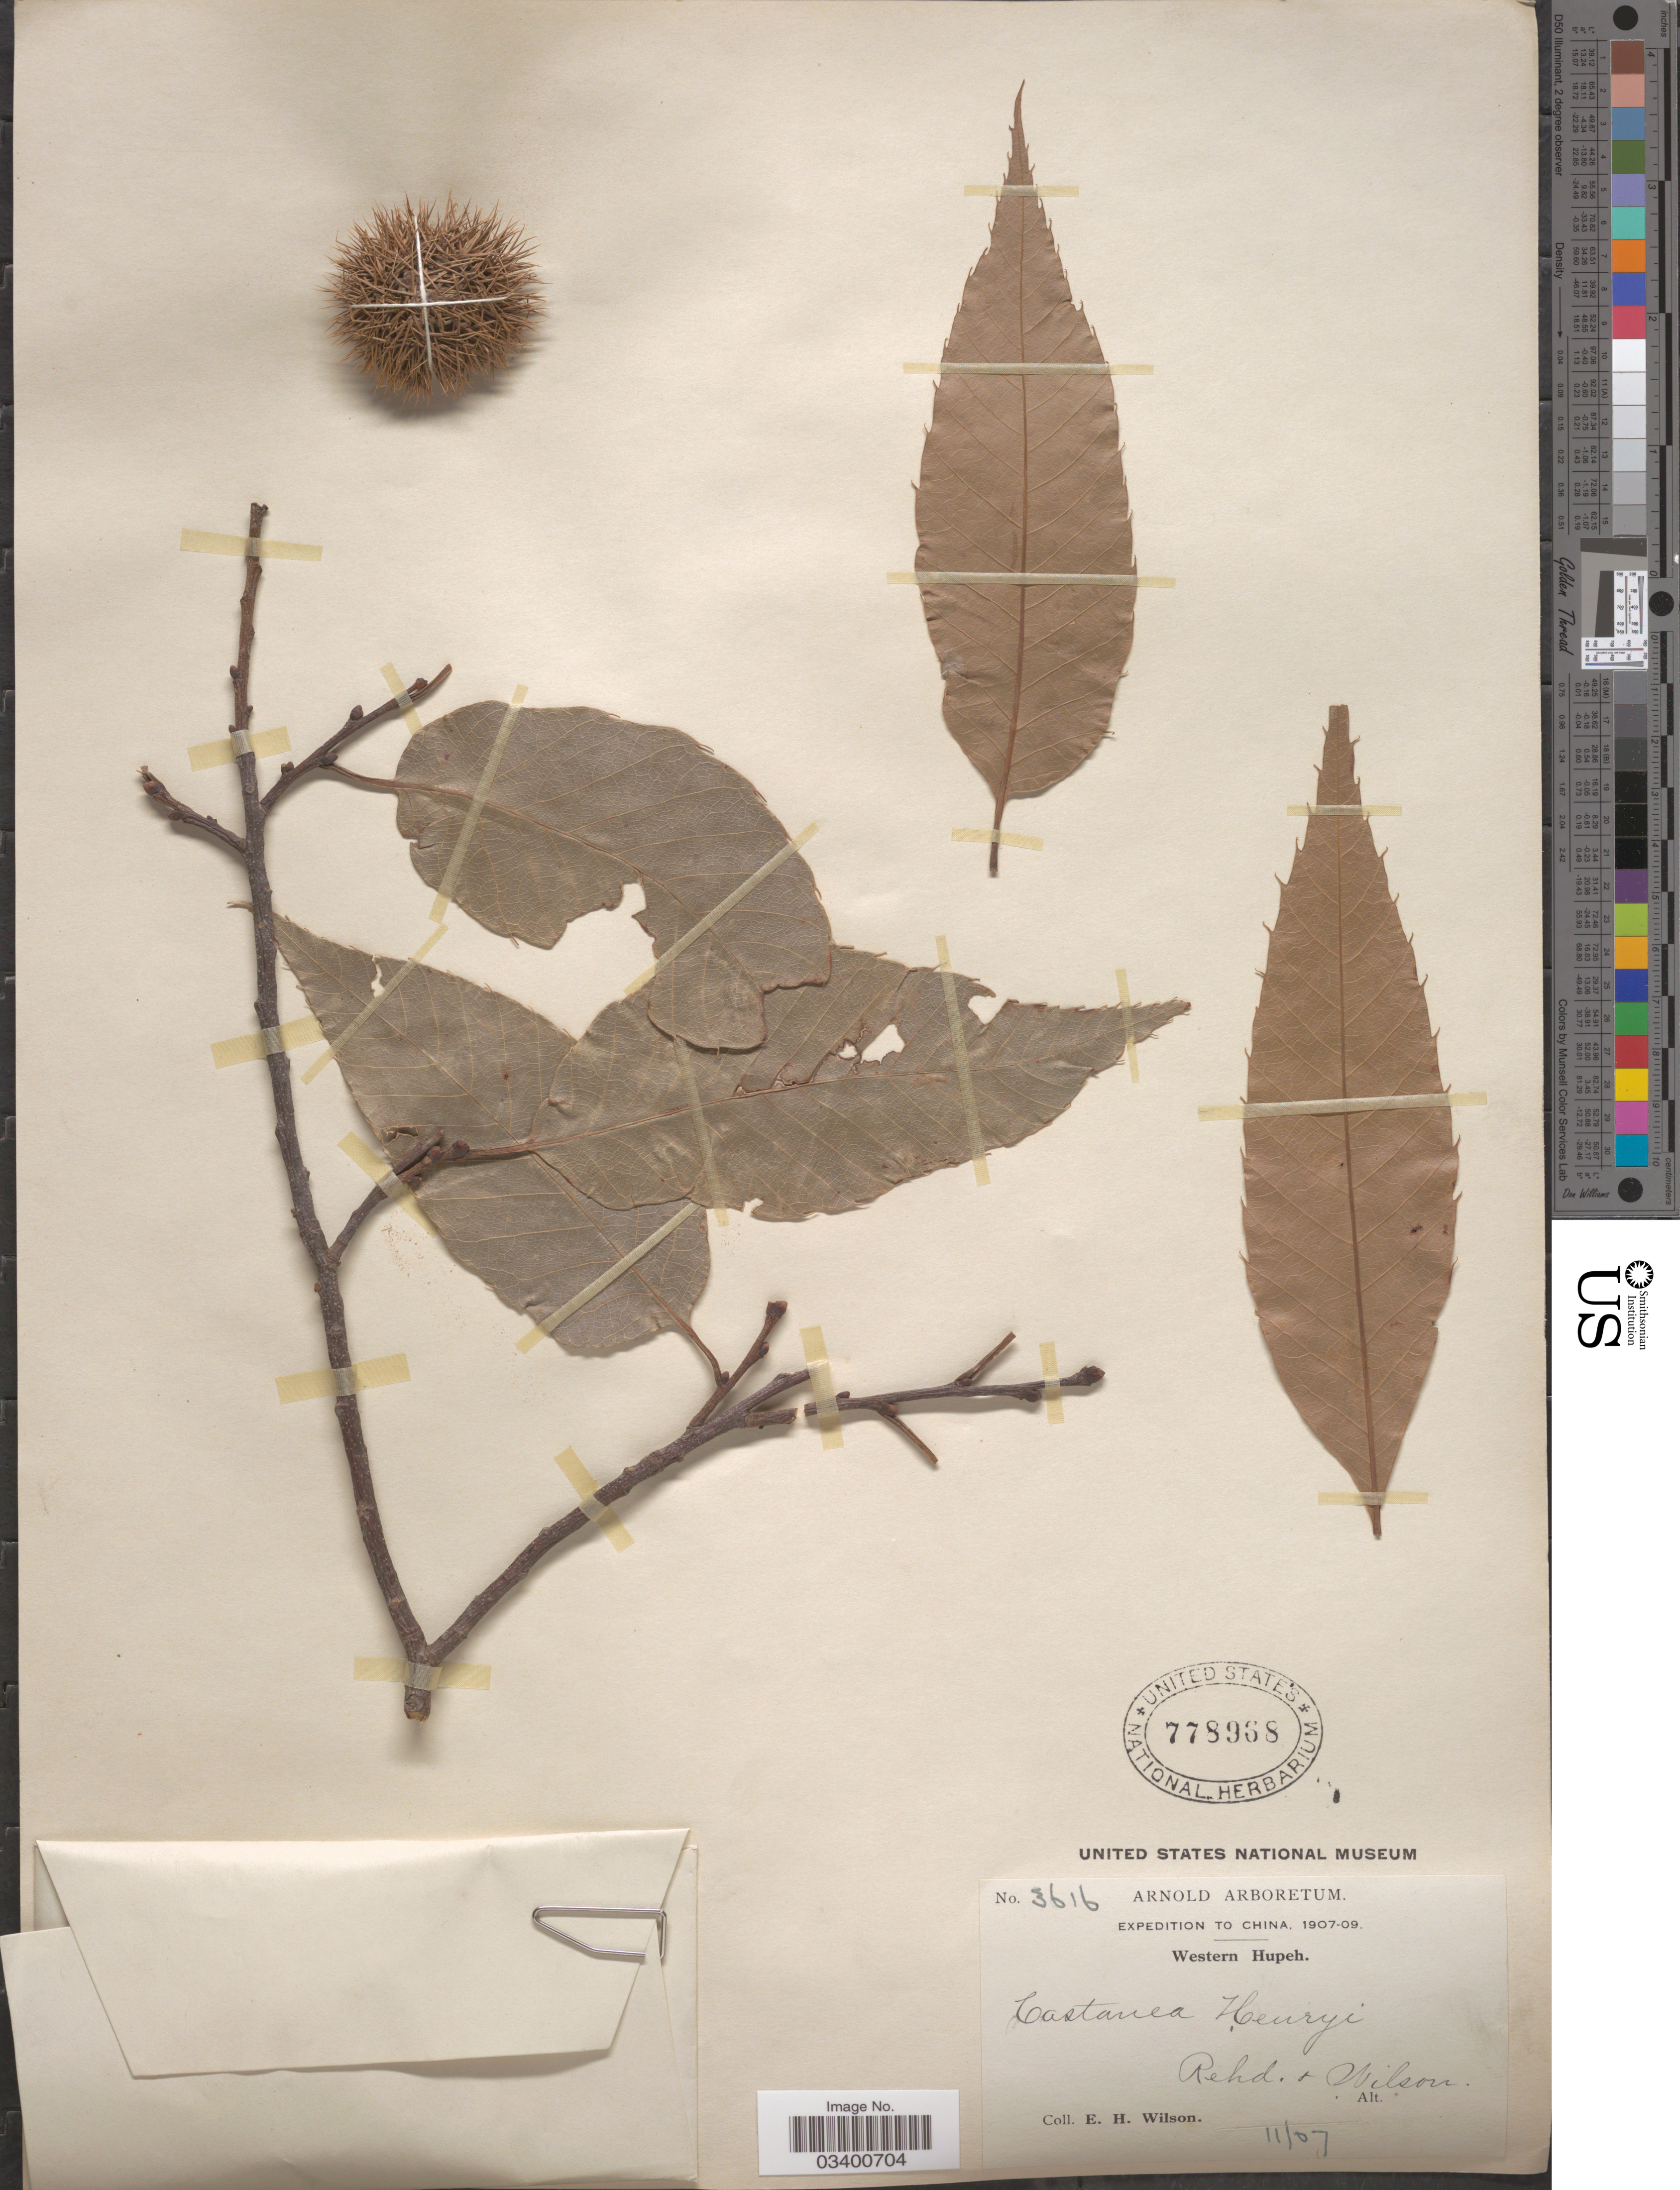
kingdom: Plantae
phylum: Tracheophyta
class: Magnoliopsida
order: Fagales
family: Fagaceae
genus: Castanea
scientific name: Castanea henryi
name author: (Skan) Rehder & E.H. Wilson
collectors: E. Wilson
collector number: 3616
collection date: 1907-11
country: China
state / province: Hubei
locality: Western Hupeh.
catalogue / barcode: US 778968